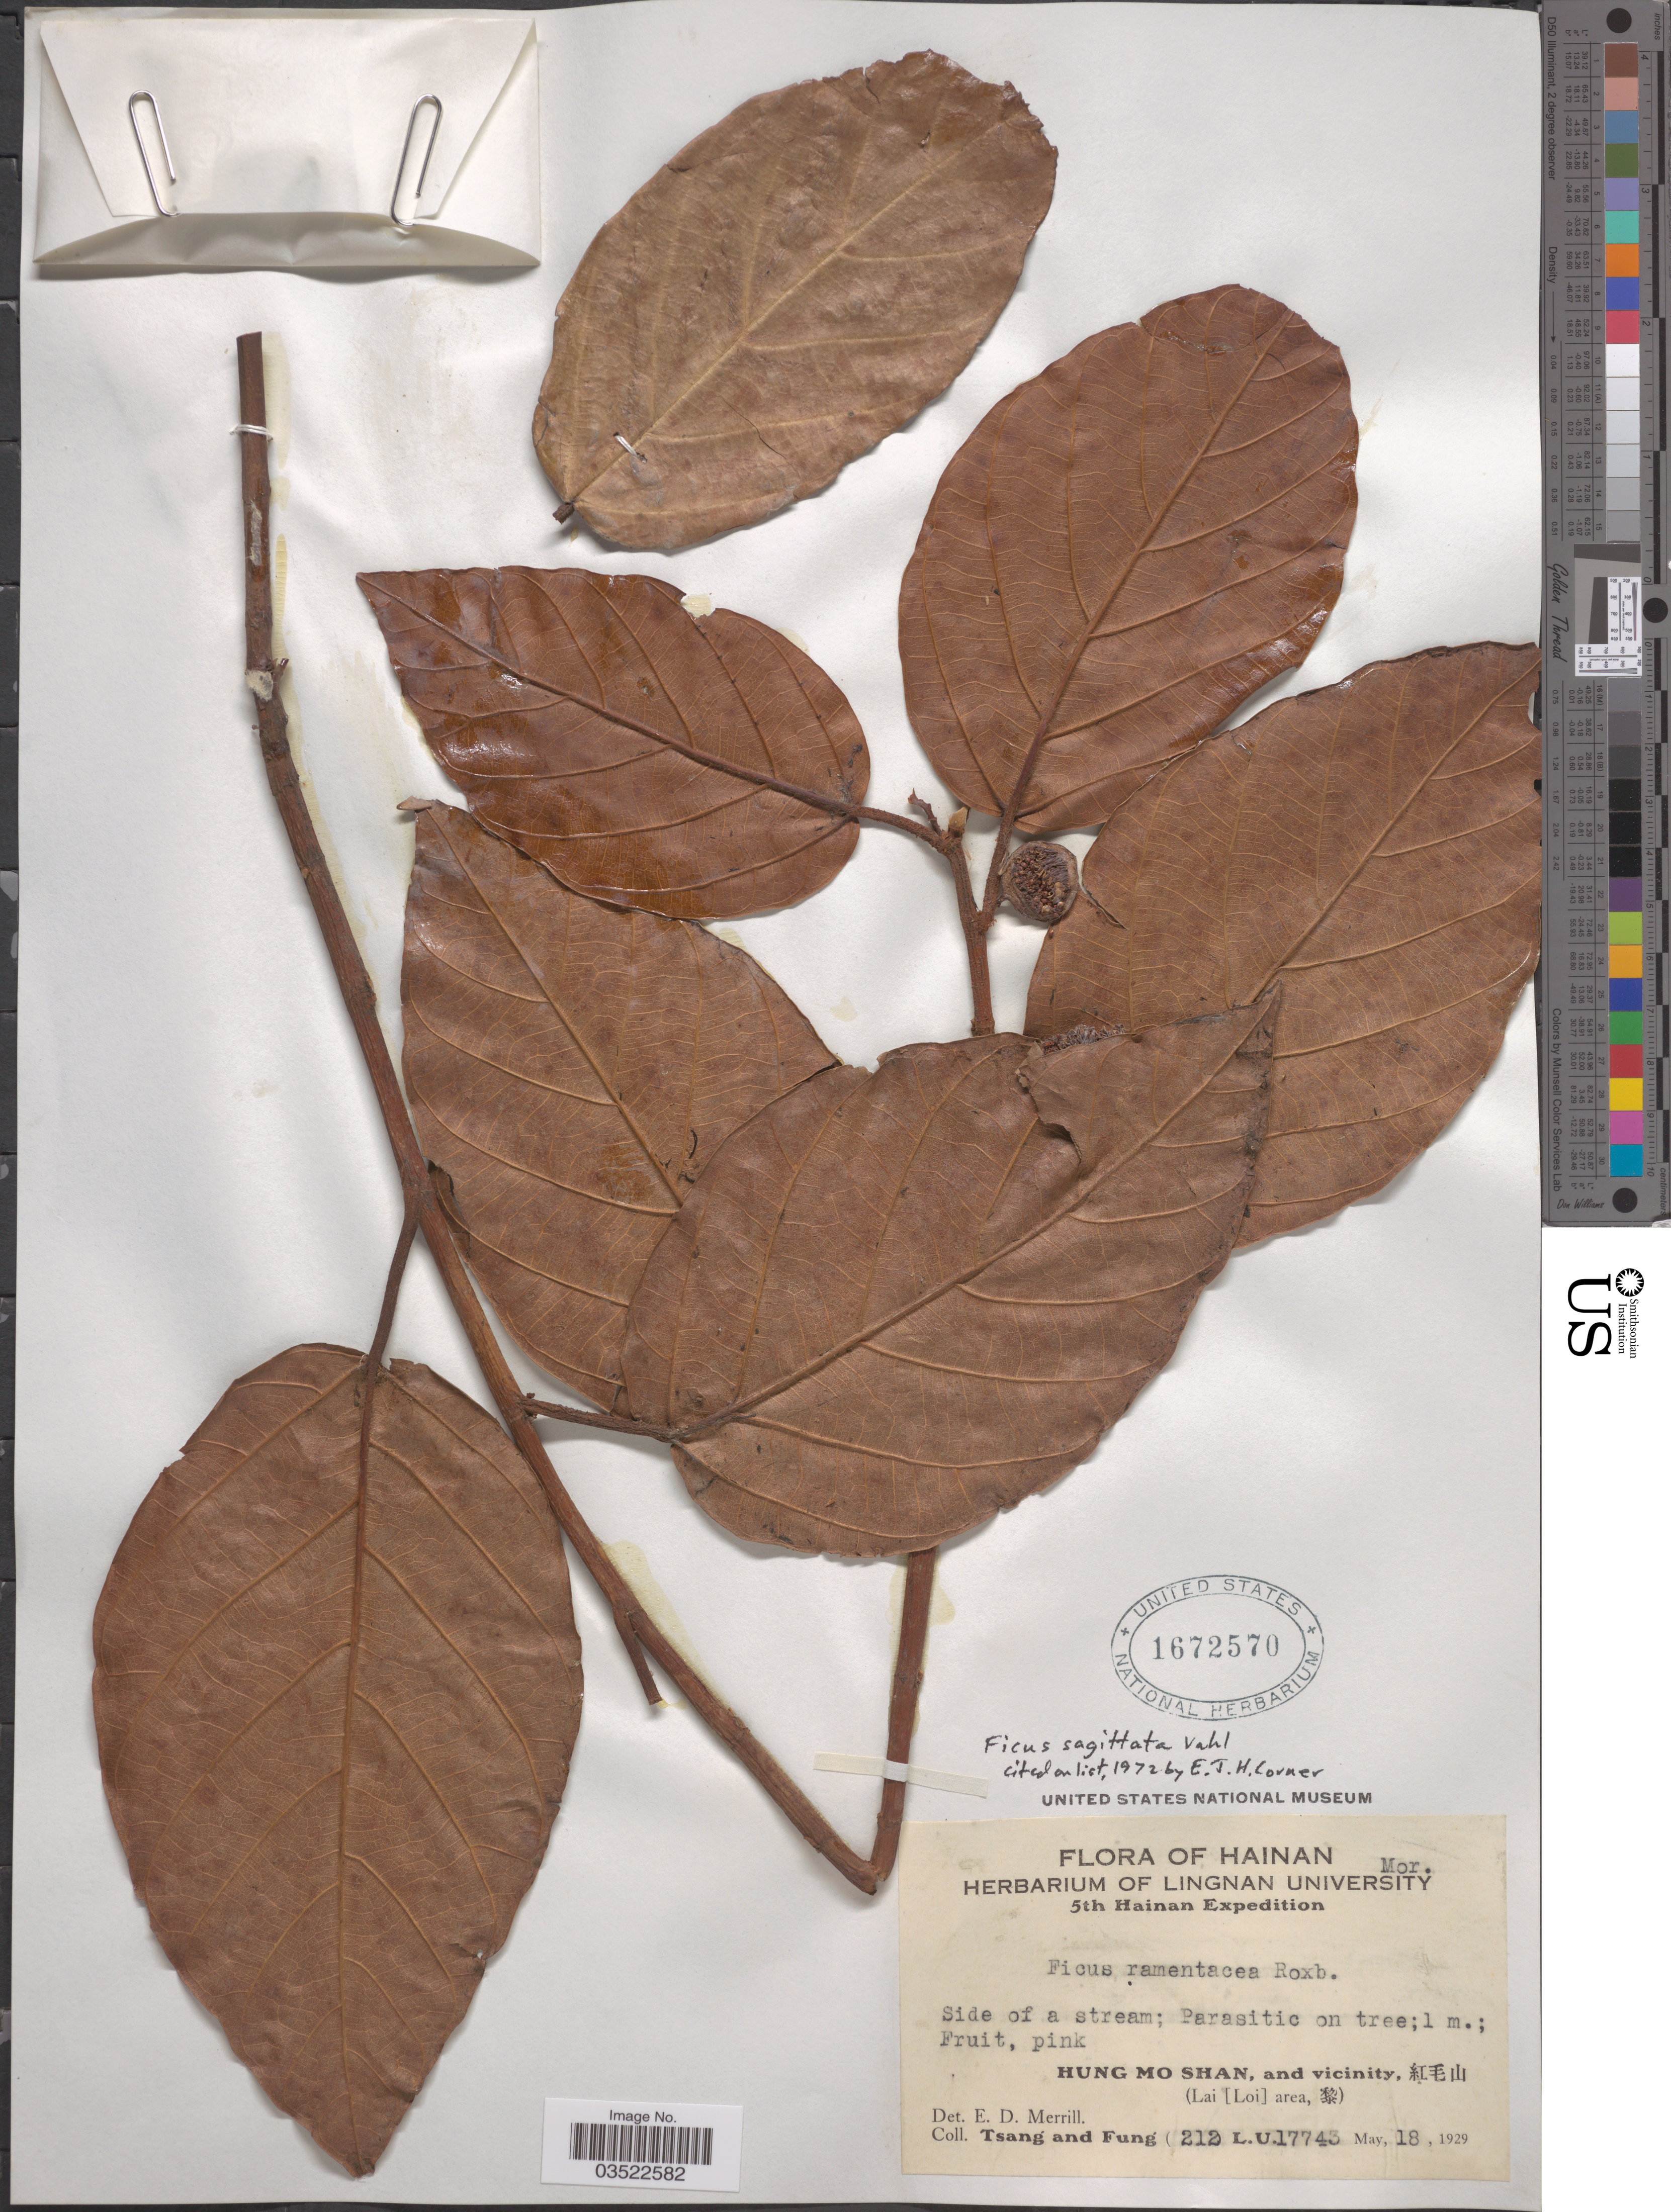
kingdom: Plantae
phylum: Tracheophyta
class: Magnoliopsida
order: Rosales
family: Moraceae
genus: Ficus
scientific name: Ficus sagittata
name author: Vahl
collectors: -. T'sang & Fung, --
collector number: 212L.U.17743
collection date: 1929-05-18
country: China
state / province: Hainan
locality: Hung Mo Shan, and vicinity, X. (Lai [Loi] area, X).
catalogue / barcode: US 1672570